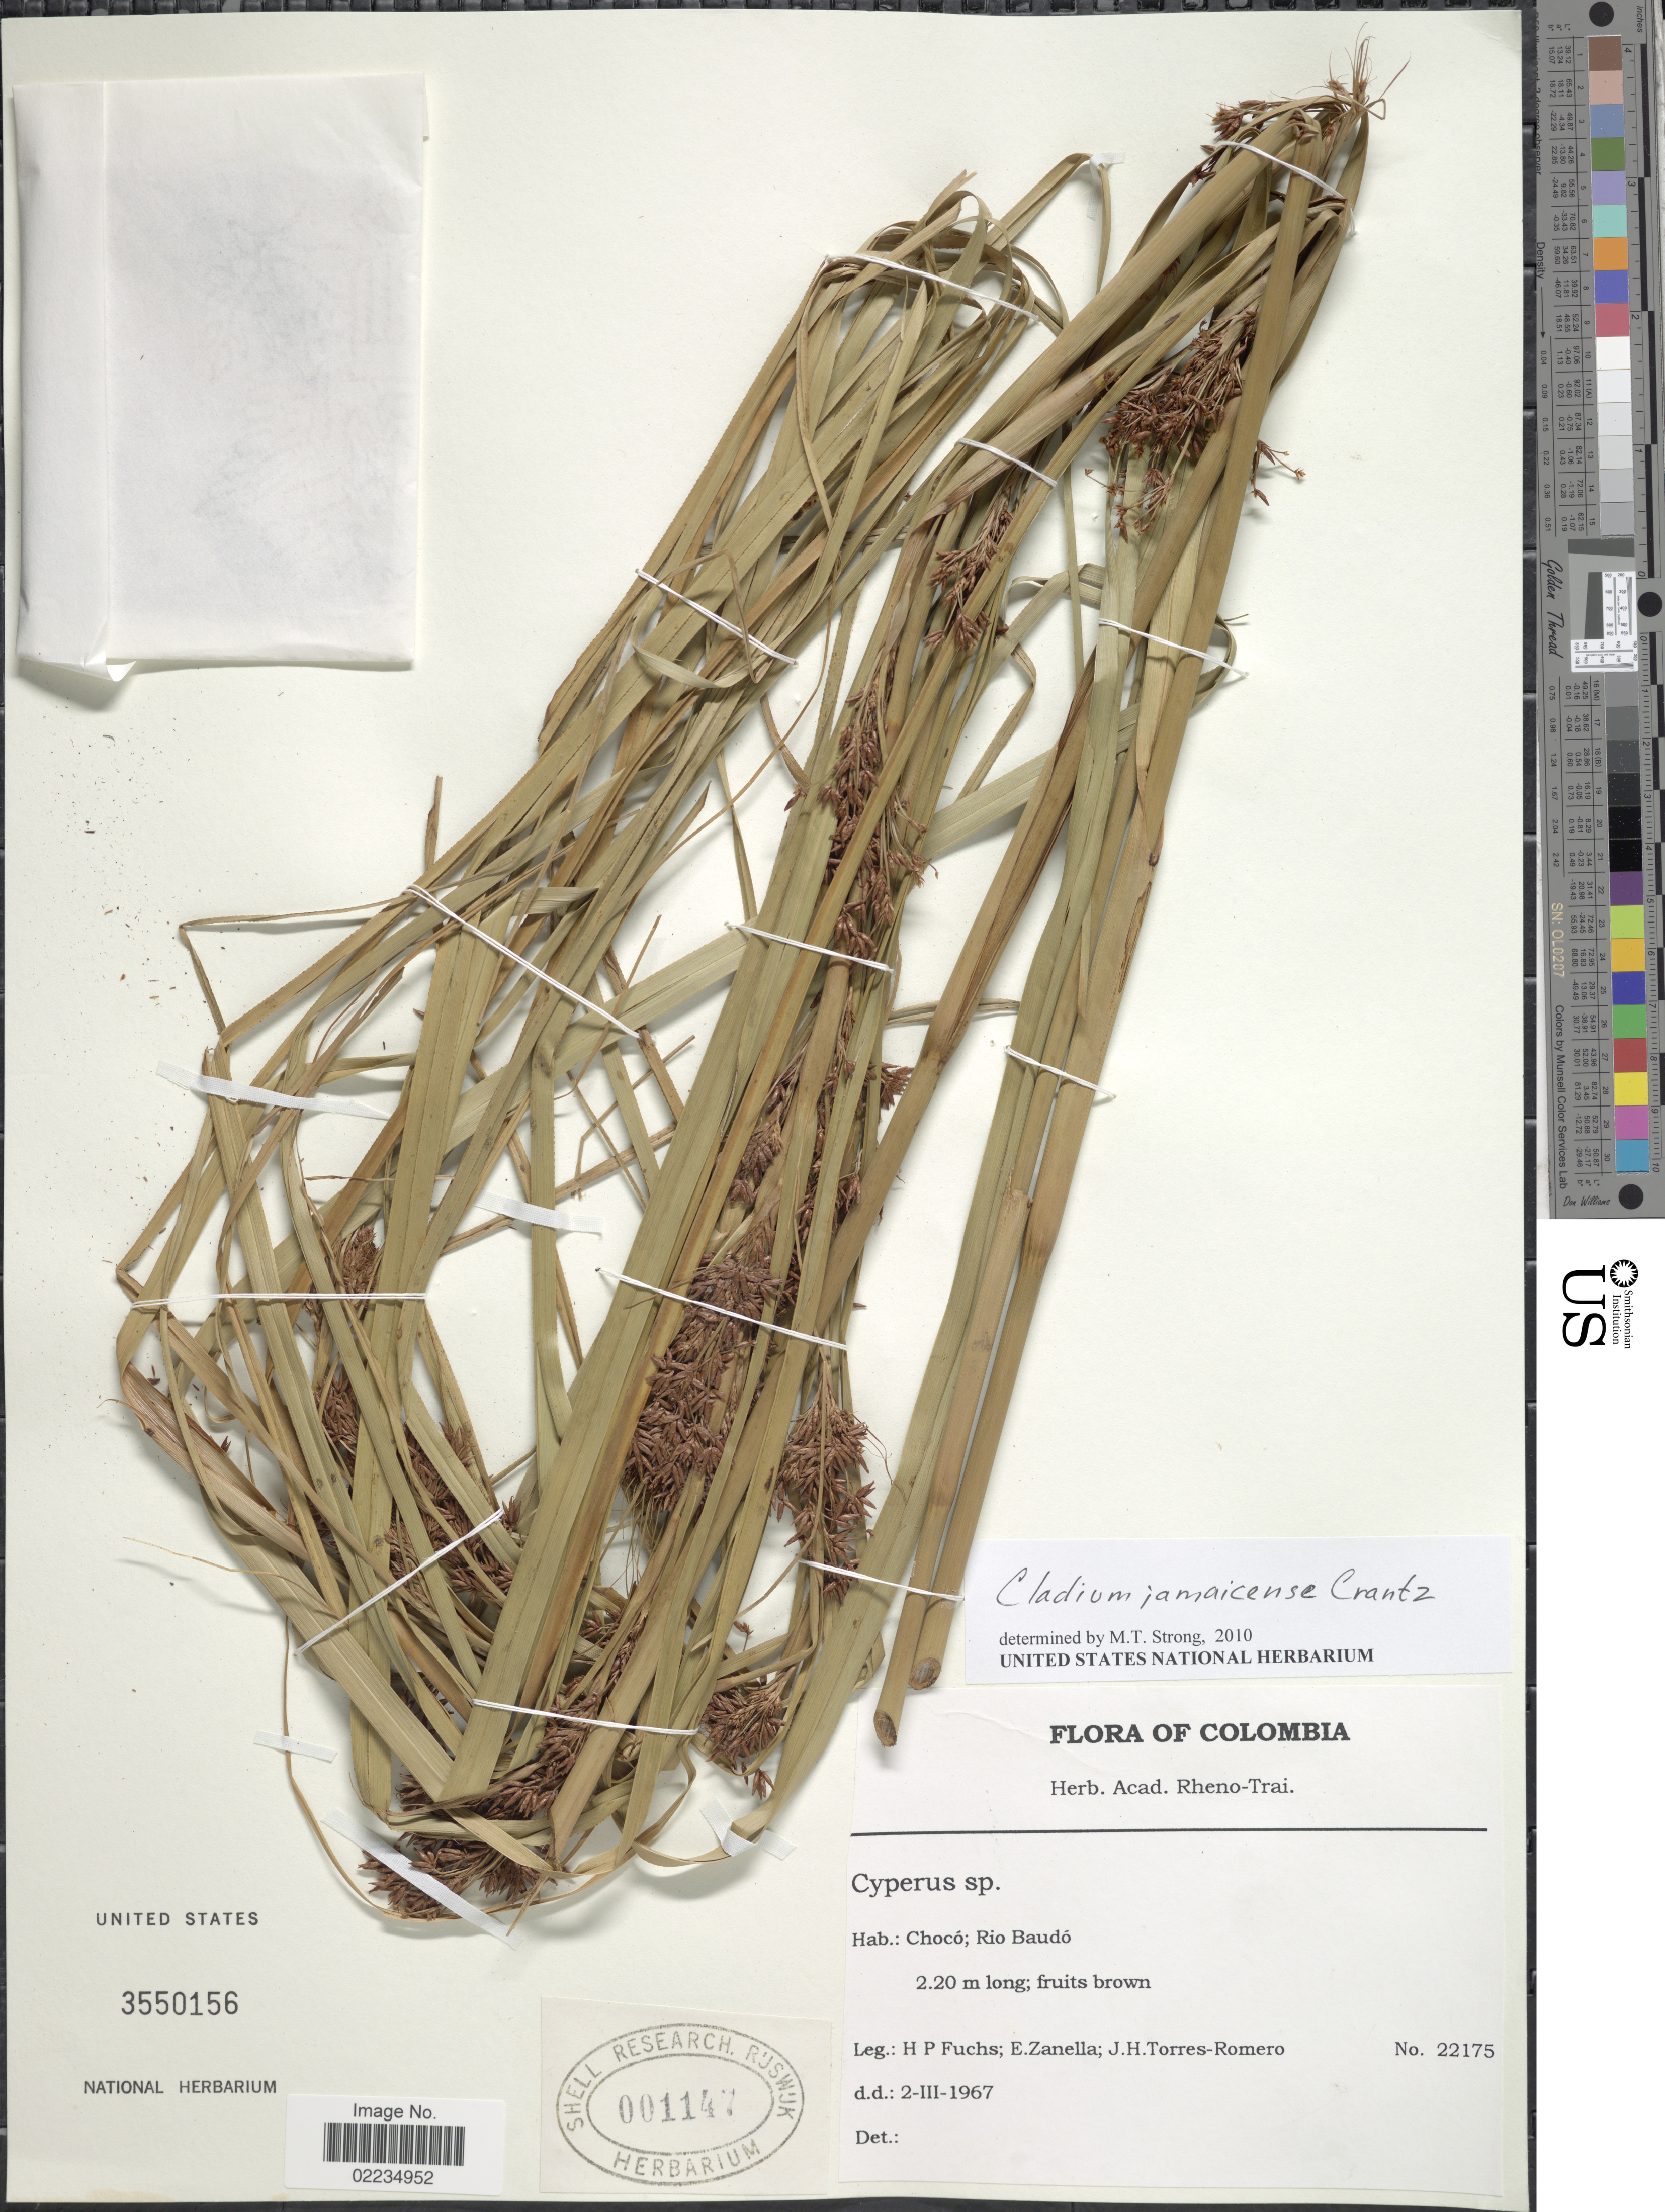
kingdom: Plantae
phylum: Tracheophyta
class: Liliopsida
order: Poales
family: Cyperaceae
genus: Cladium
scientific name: Cladium jamaicense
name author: Crantz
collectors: H. P. Fuchs, E. Zanella & J. Torres-Romero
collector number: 22175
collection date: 1967-03-02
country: Colombia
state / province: Chocó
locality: Choco, Rio Baudo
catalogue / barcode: US 3550156